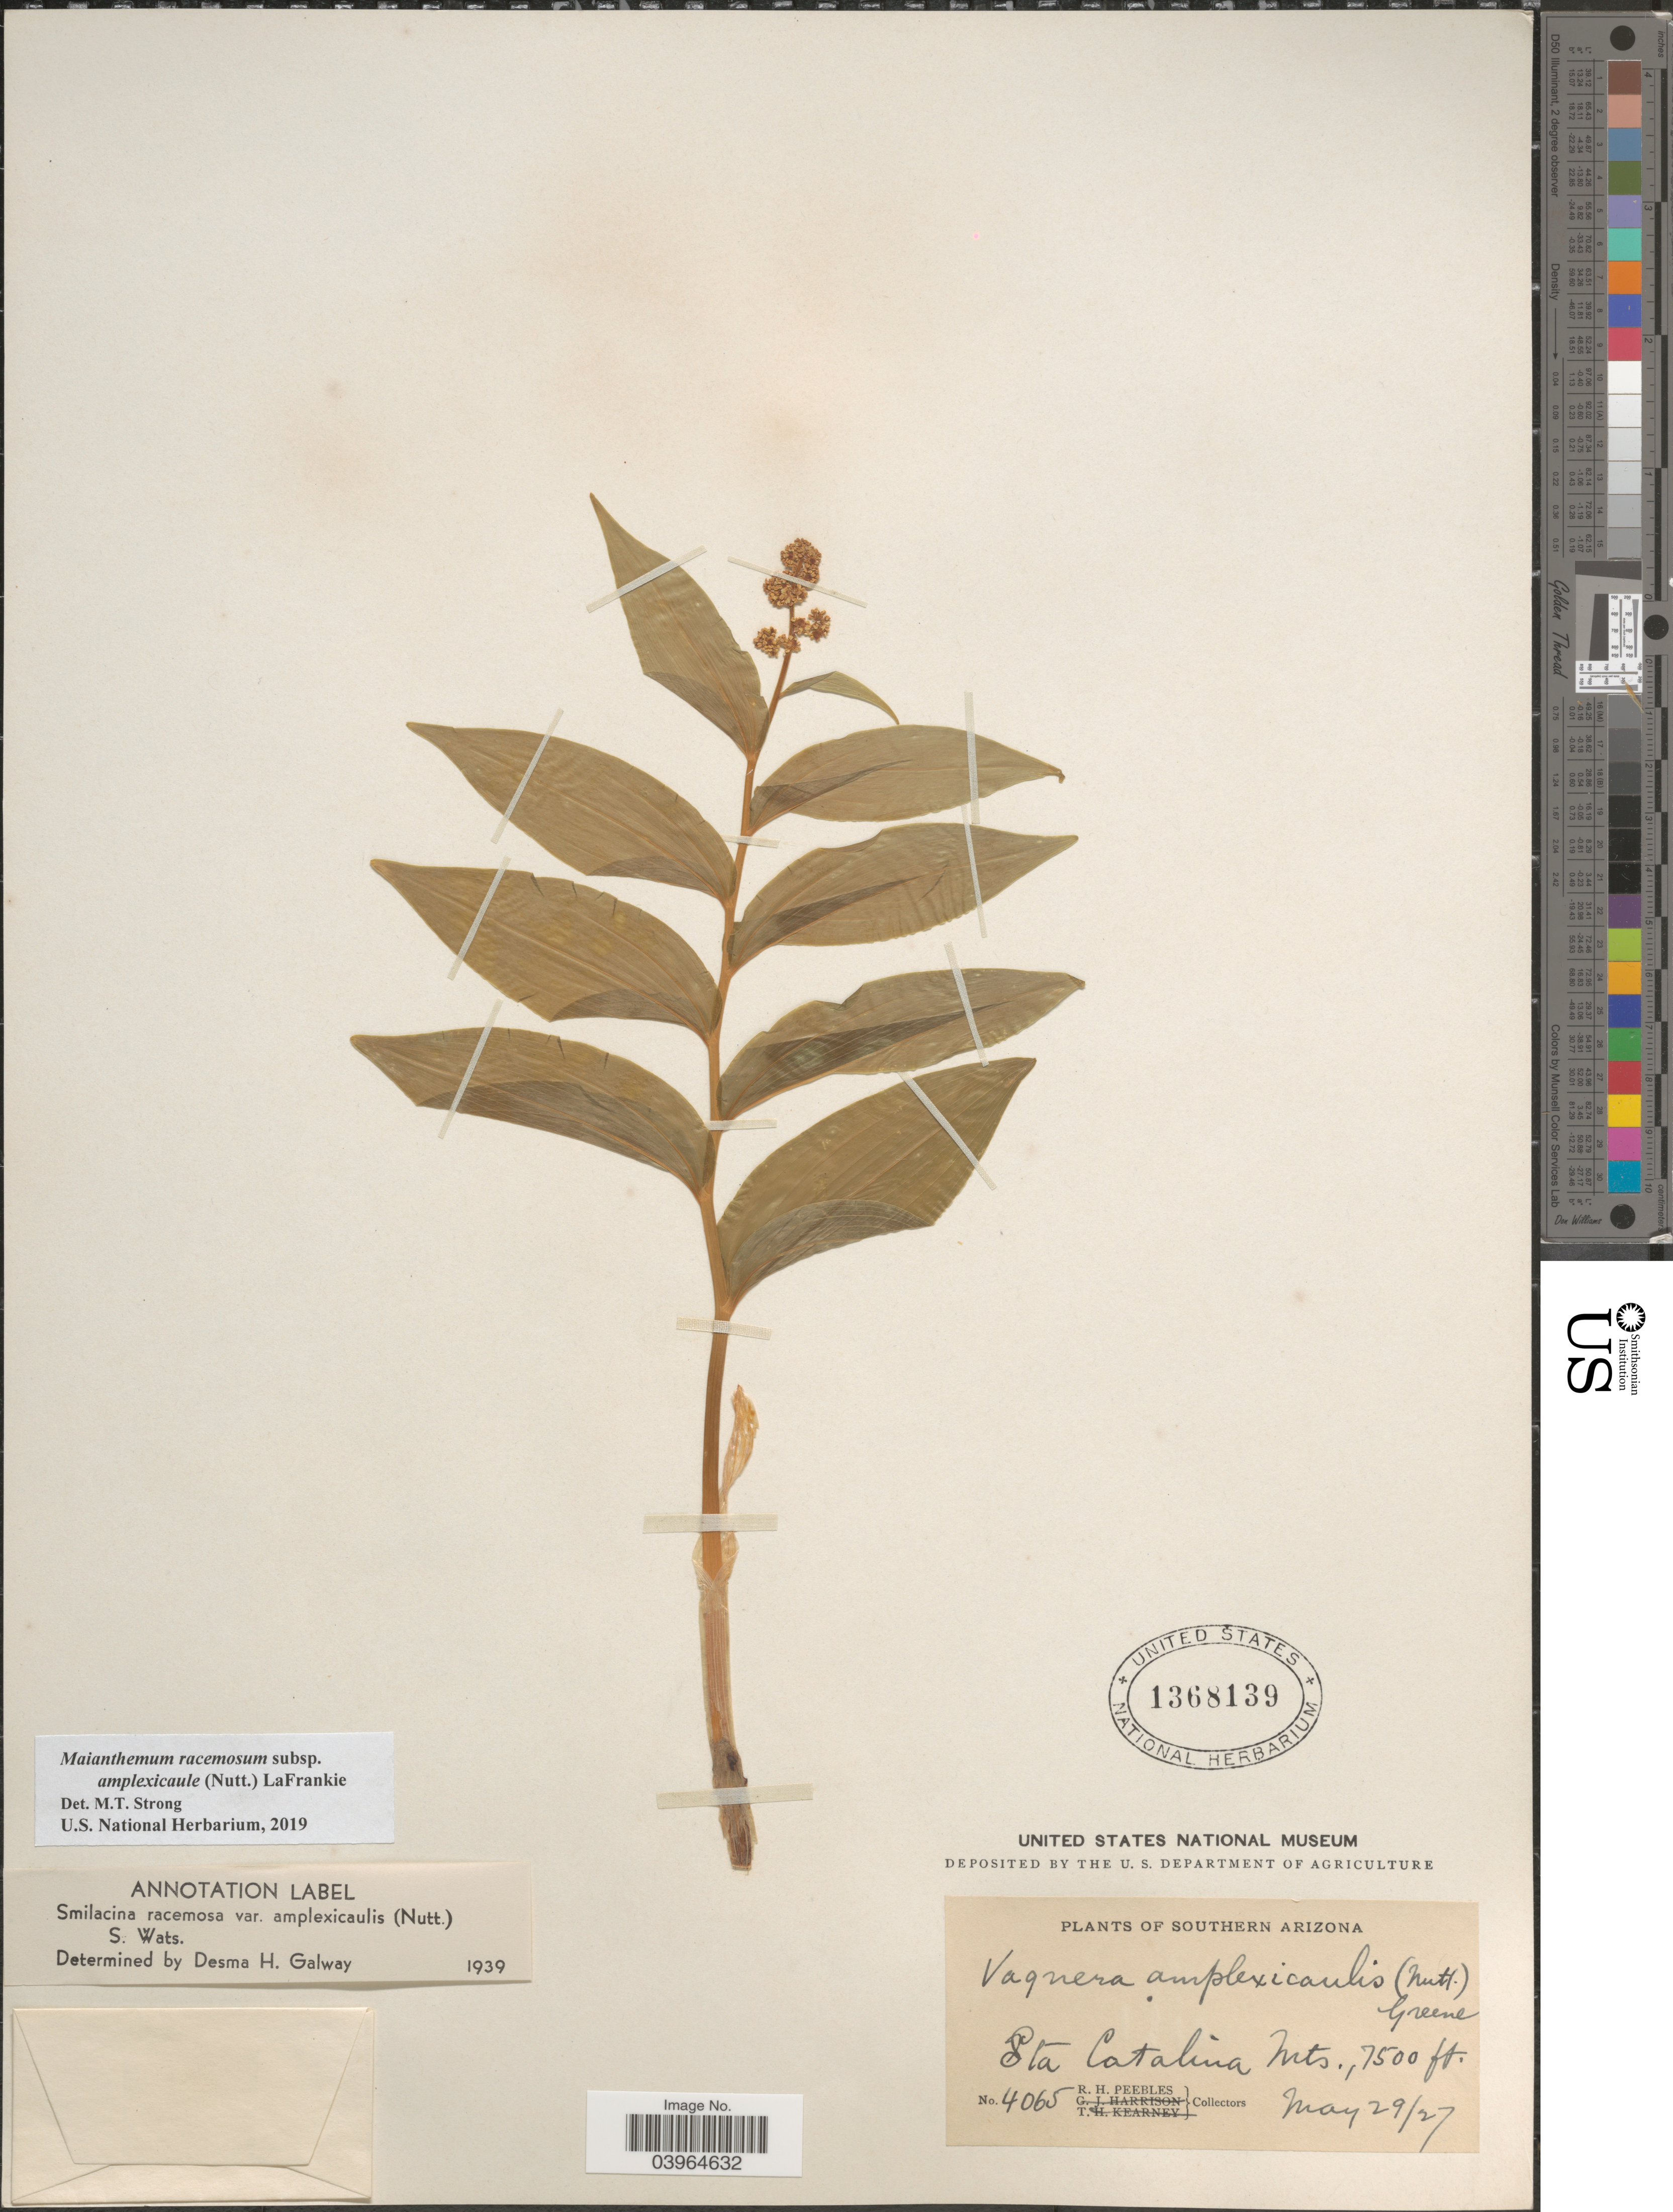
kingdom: Plantae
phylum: Tracheophyta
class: Liliopsida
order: Asparagales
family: Asparagaceae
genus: Maianthemum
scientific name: Maianthemum racemosum subsp. amplexicaule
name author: (Nutt.) LaFrankie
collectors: R. H. Peebles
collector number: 4065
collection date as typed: Transcribed d/m/y: 29/5/27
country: United States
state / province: Arizona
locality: Southern Arizona. Sta Catalina Mts.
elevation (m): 2286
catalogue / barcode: US 1368139